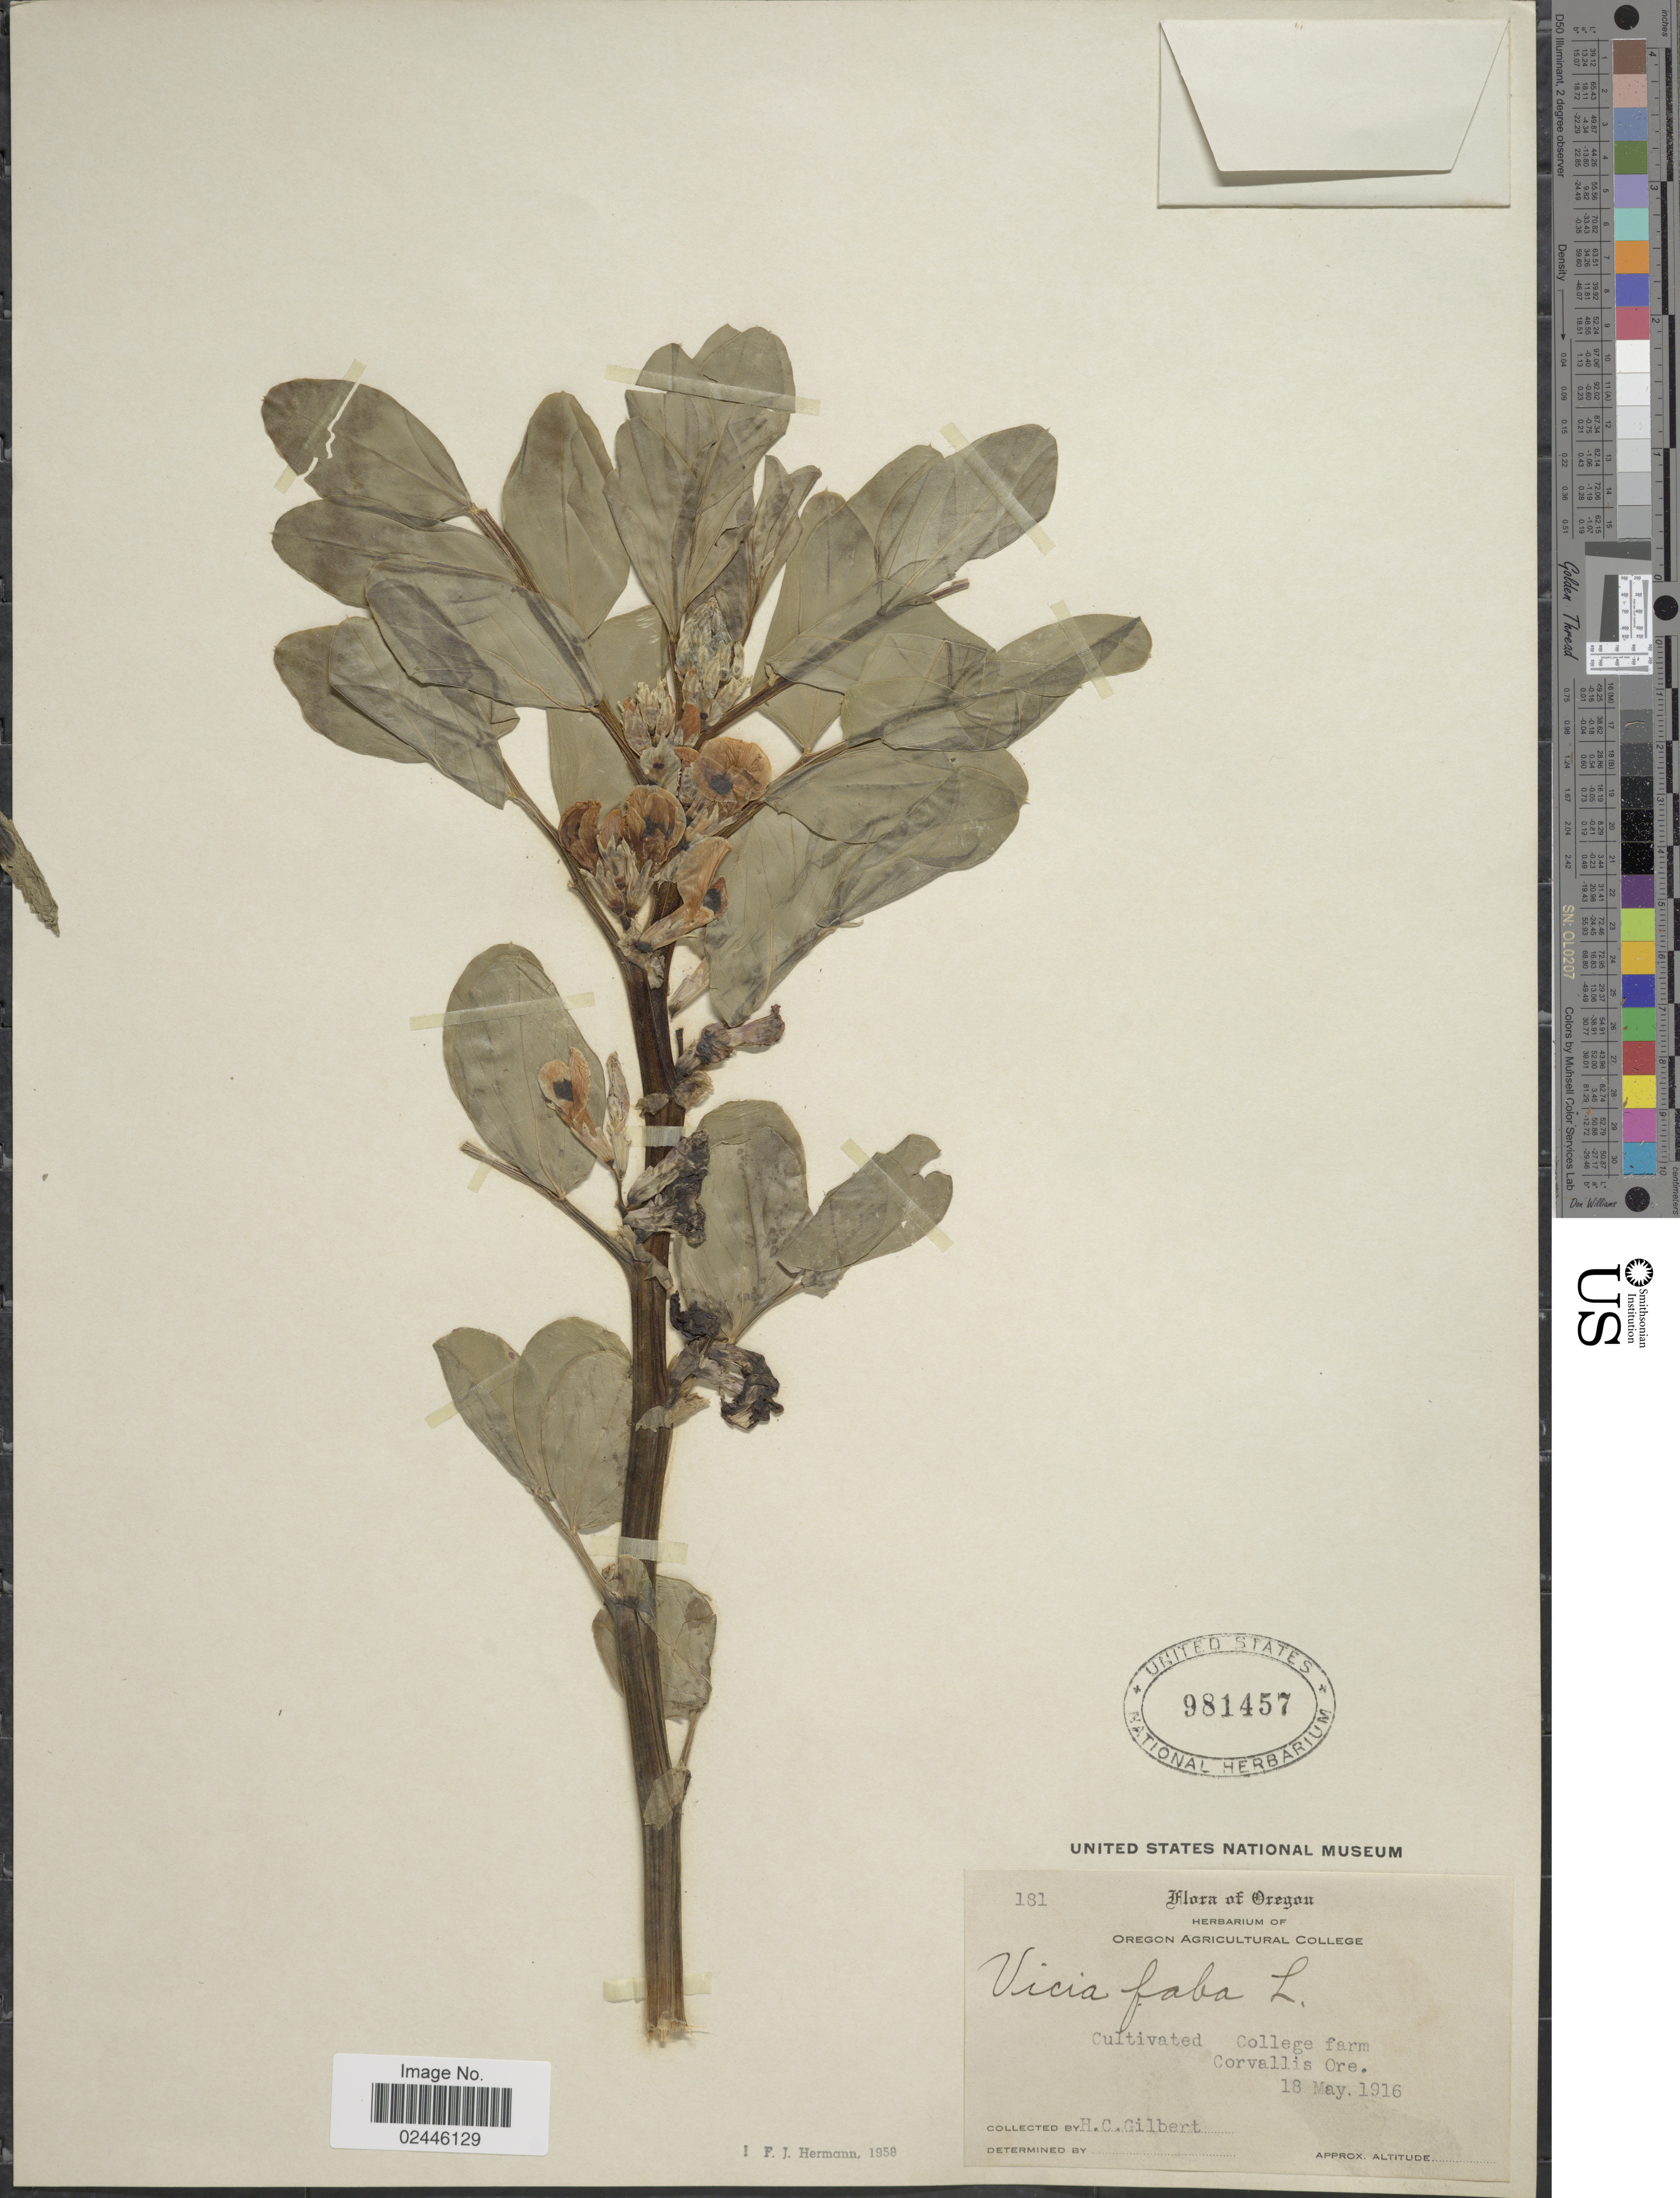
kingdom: Plantae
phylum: Tracheophyta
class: Magnoliopsida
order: Fabales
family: Fabaceae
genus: Vicia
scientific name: Vicia faba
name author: L.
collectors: H. Gilbert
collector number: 181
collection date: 1916-05-18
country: United States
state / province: Oregon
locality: Cultivated College farm Corvallis Ore.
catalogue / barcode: US 981457